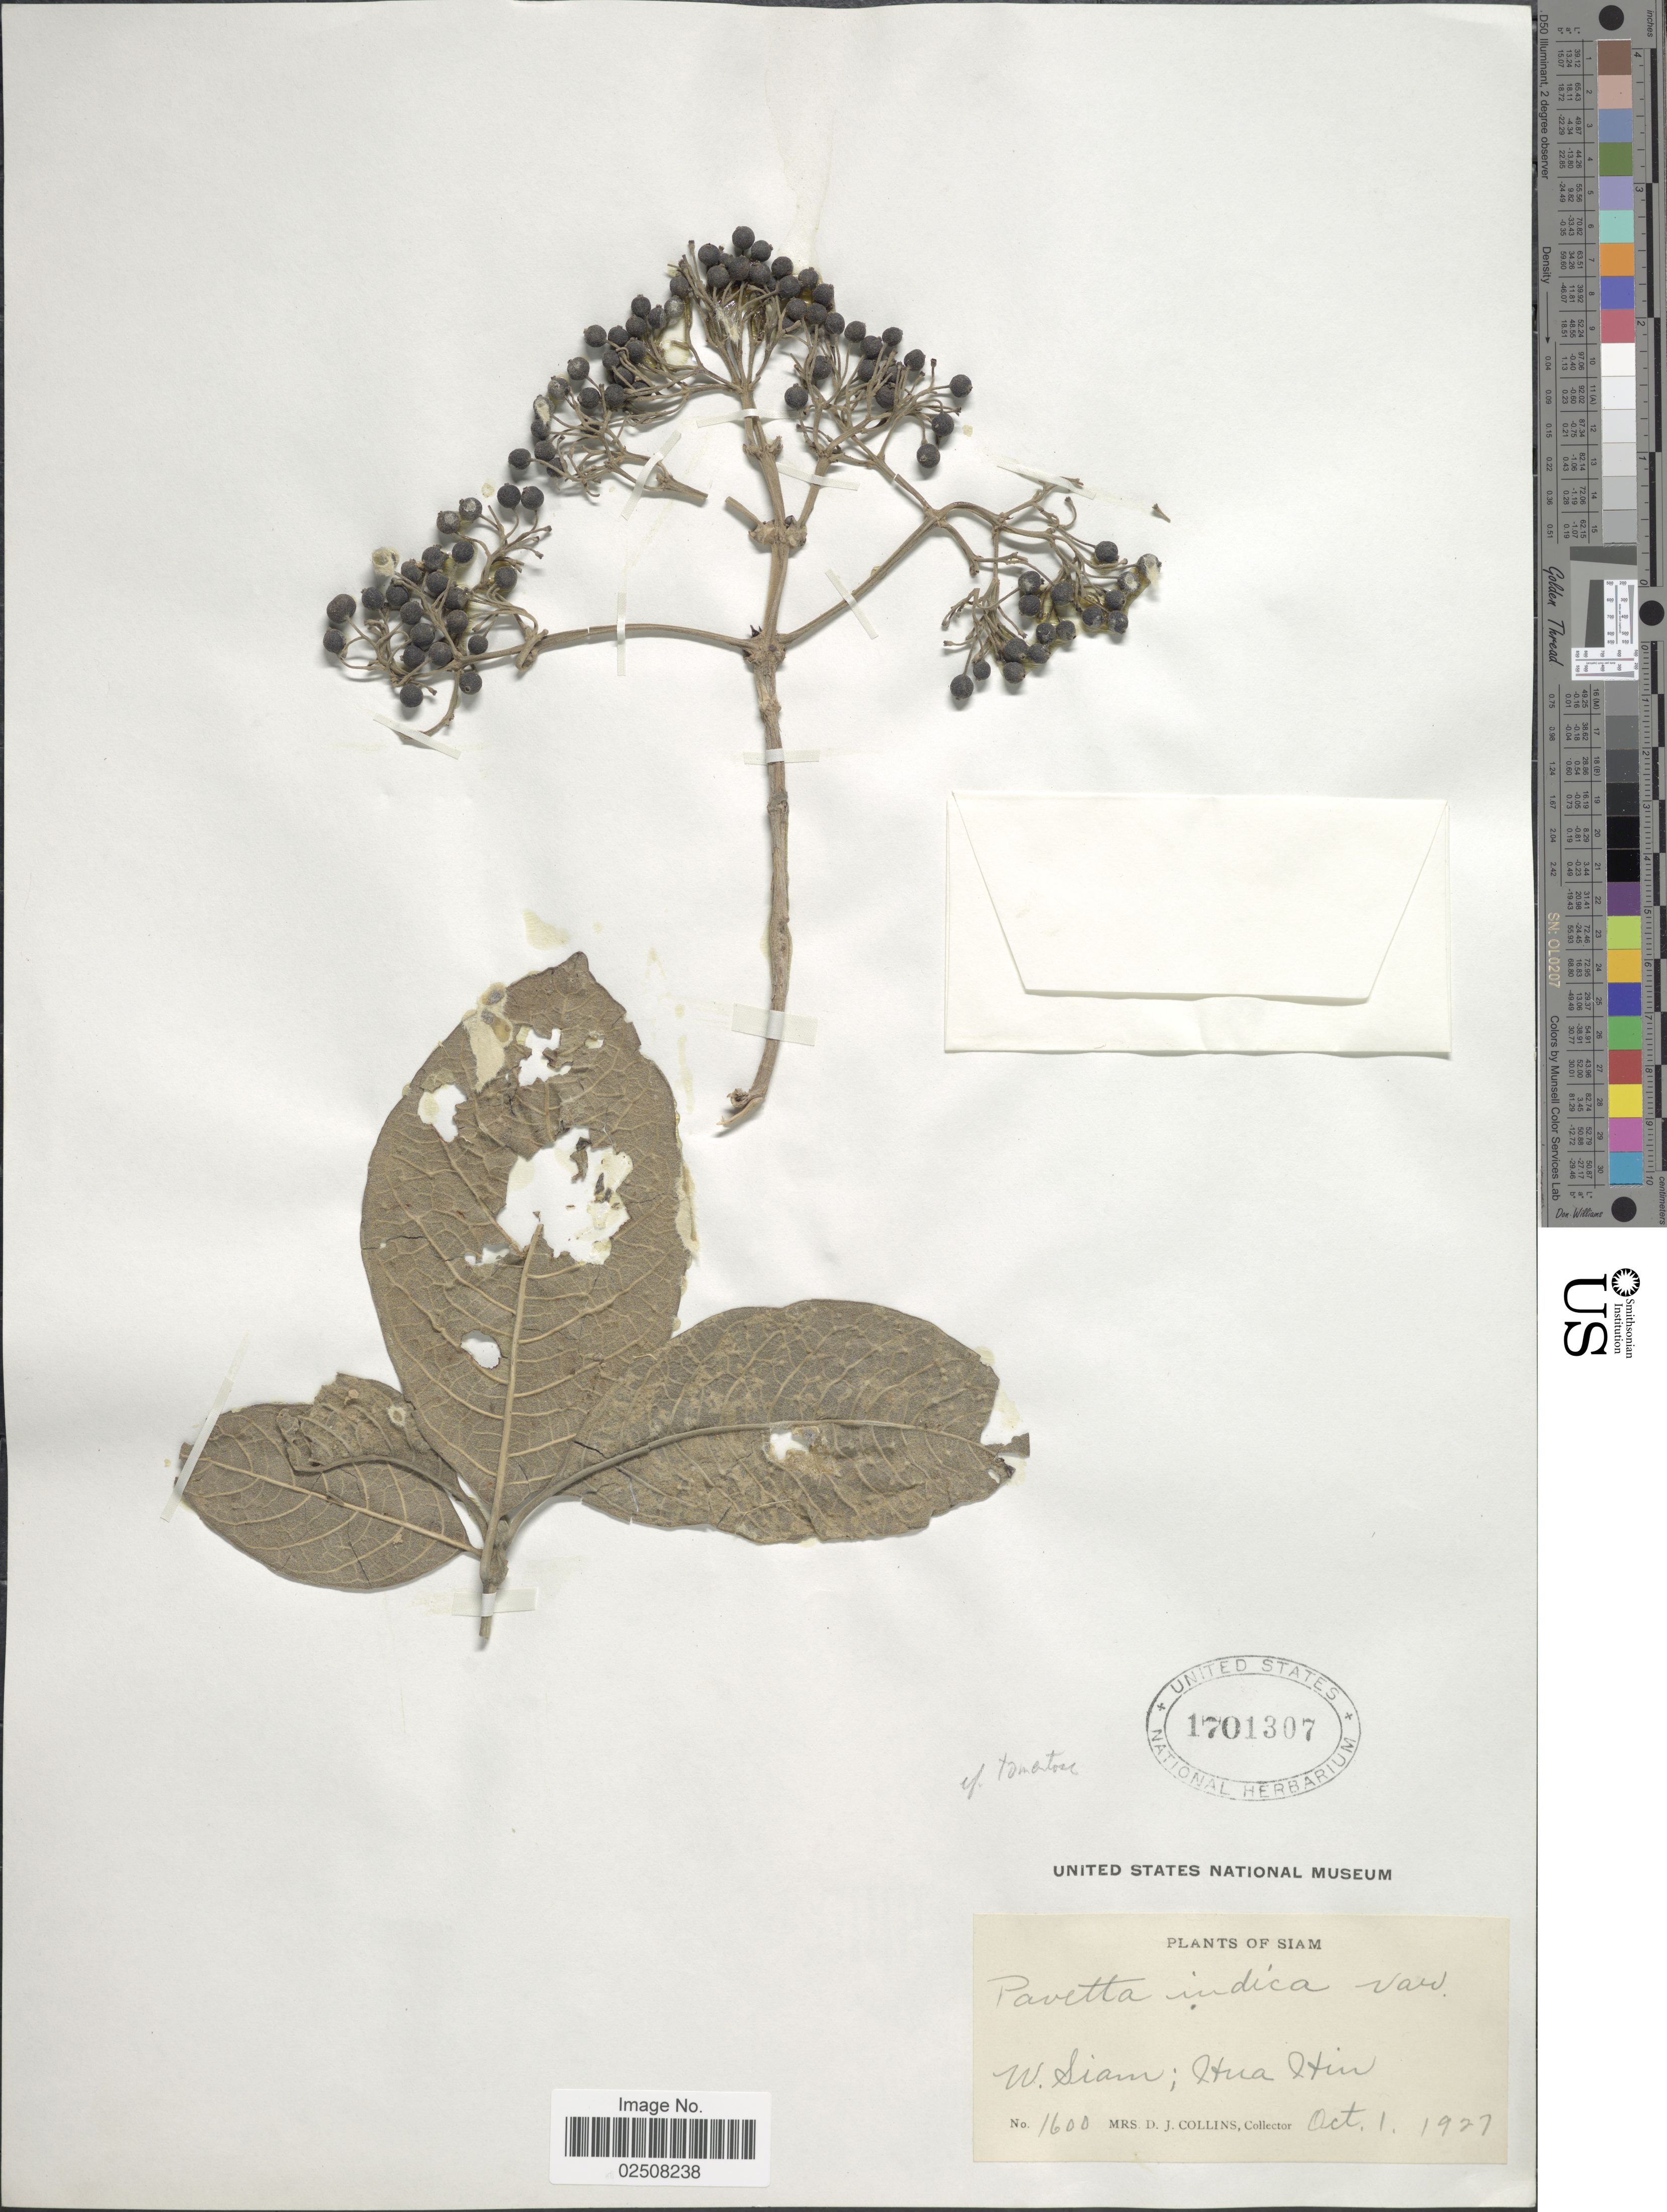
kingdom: Plantae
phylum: Tracheophyta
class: Magnoliopsida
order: Gentianales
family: Rubiaceae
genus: Pavetta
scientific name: Pavetta tomentosa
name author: Roxb. ex Sm.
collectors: Mrs. D. J. Collins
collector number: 1600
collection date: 1927-10-01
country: Thailand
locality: Siam, W. Siam; Hua Hin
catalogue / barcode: US 1701307